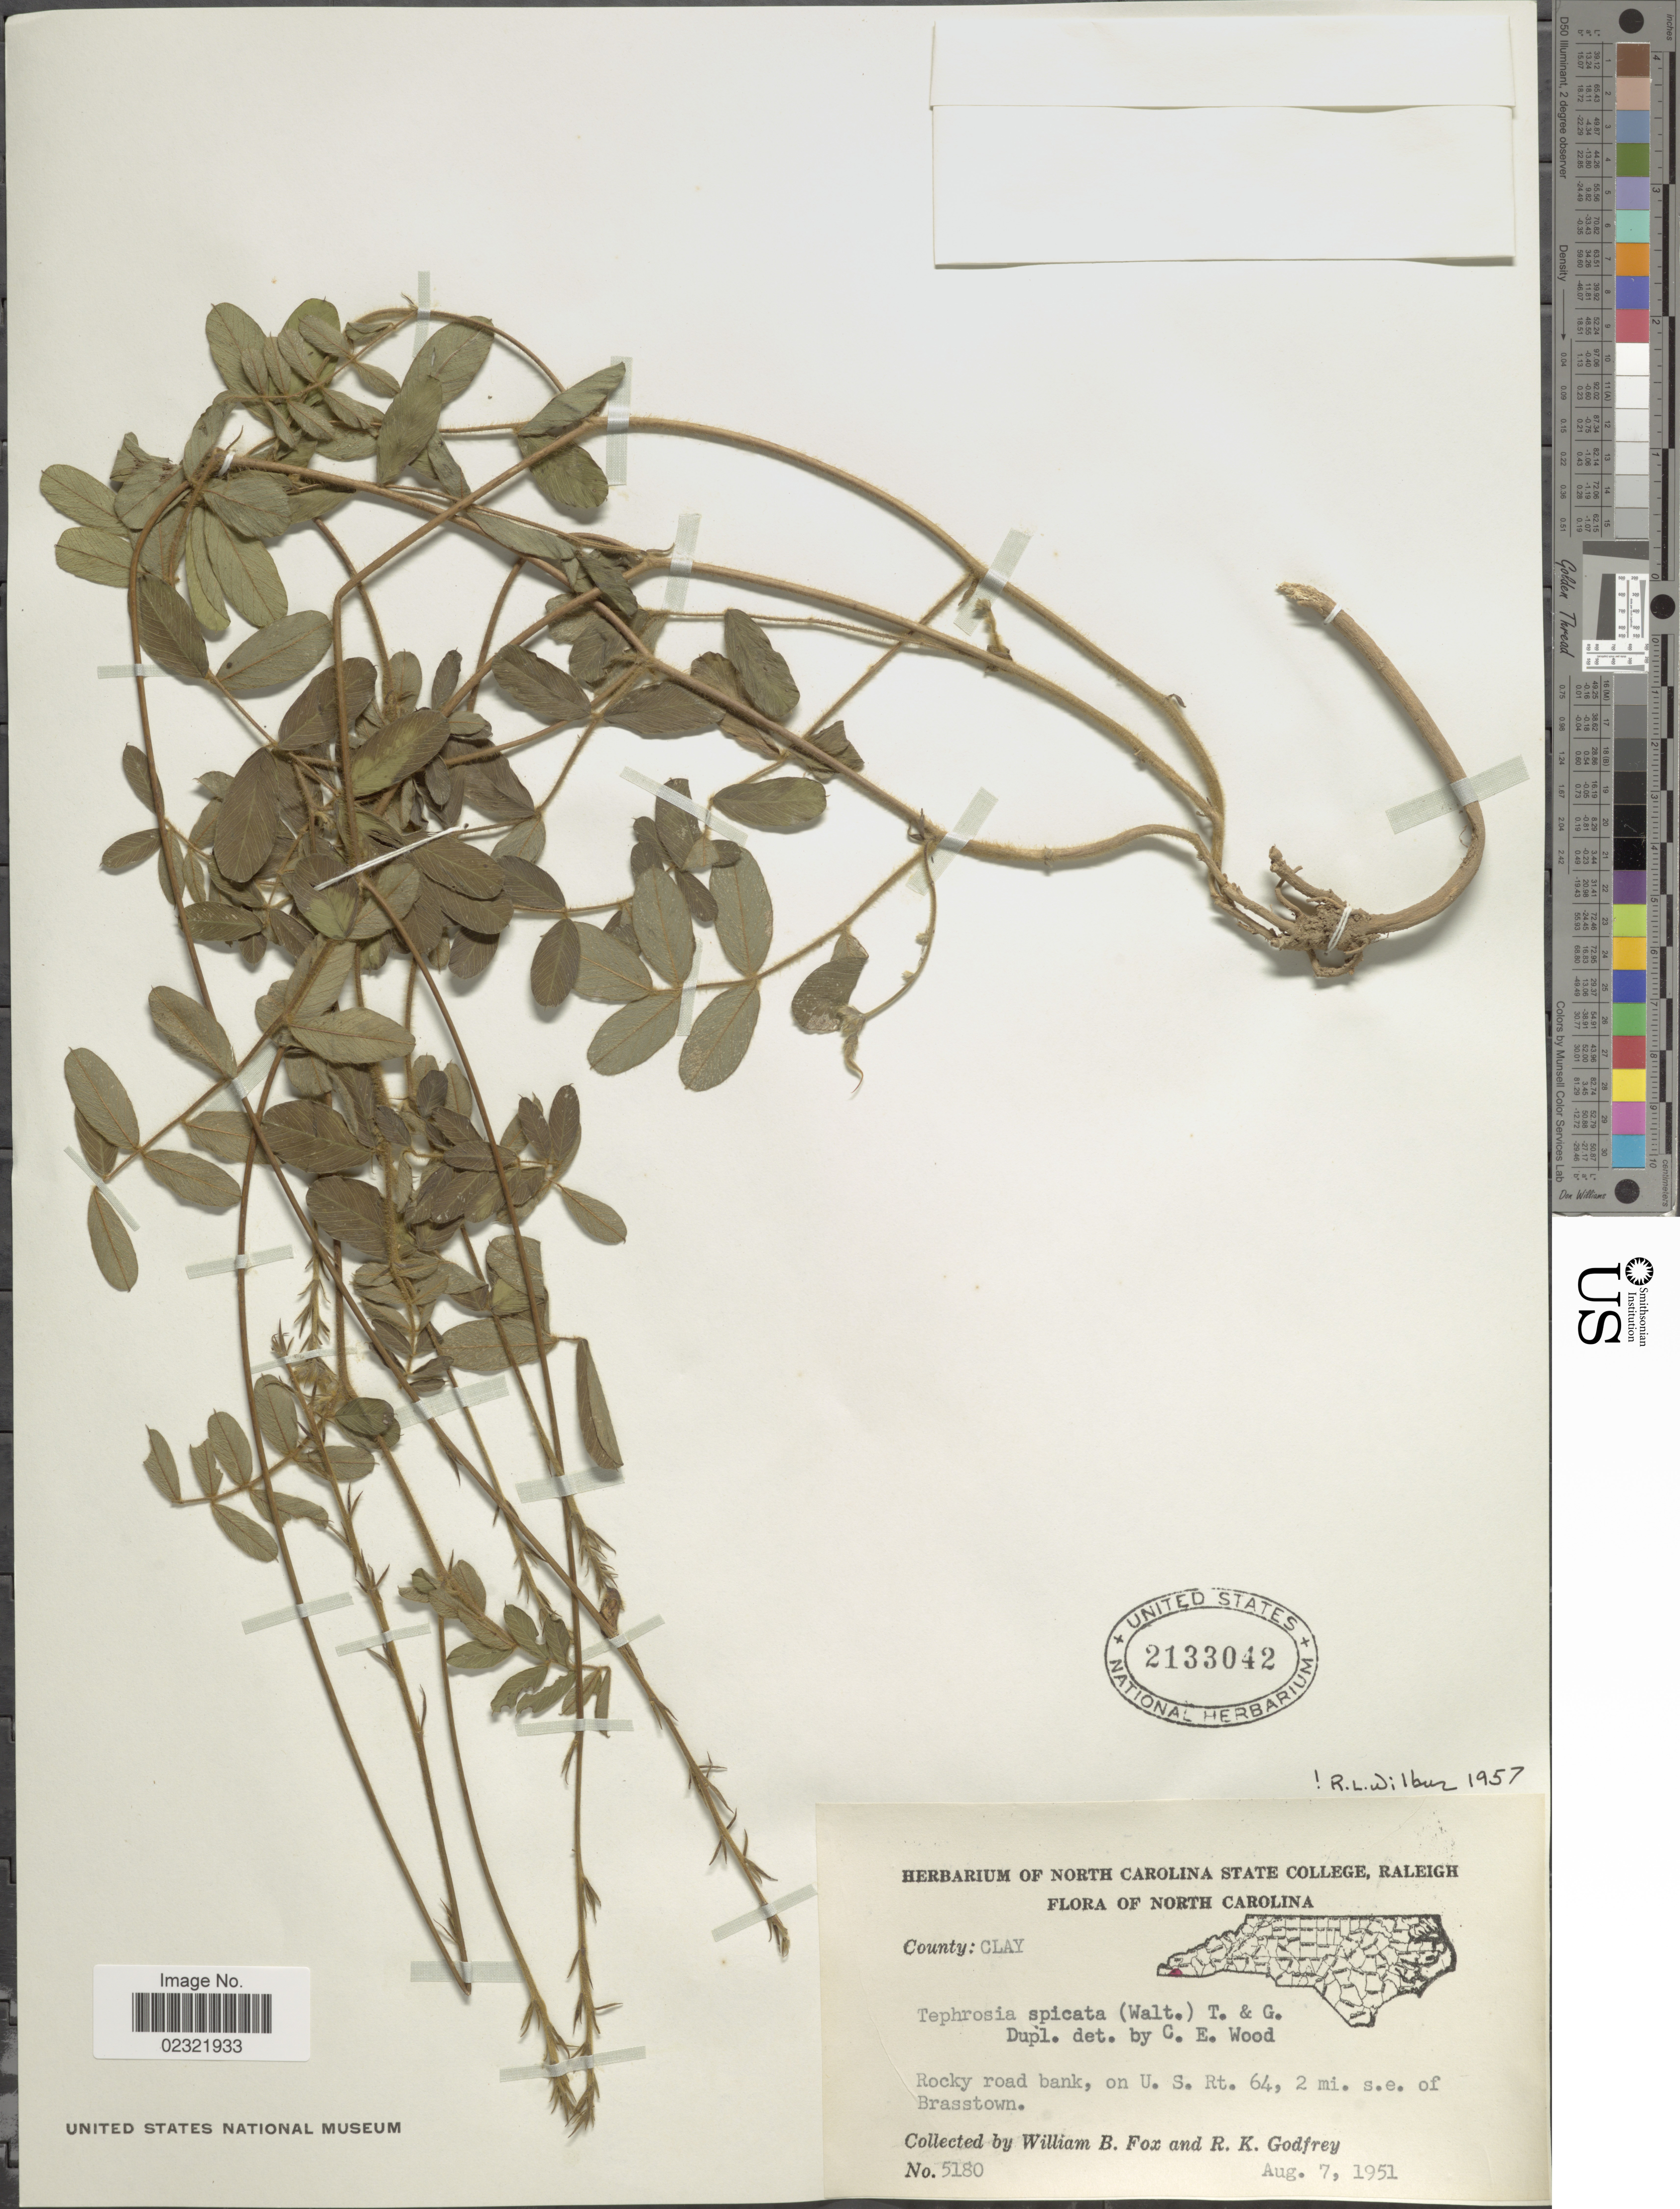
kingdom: Plantae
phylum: Tracheophyta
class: Magnoliopsida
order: Fabales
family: Fabaceae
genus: Tephrosia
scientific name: Tephrosia spicata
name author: (Walter) Torr. & A. Gray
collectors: W. B. Fox & R. K. Godfrey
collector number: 5180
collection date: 1951-08-07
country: United States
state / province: North Carolina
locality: Clay, Rocky road bank, on U.S. Rt. 64, 2 mi s.e. of Brasstown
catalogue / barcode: US 2133042